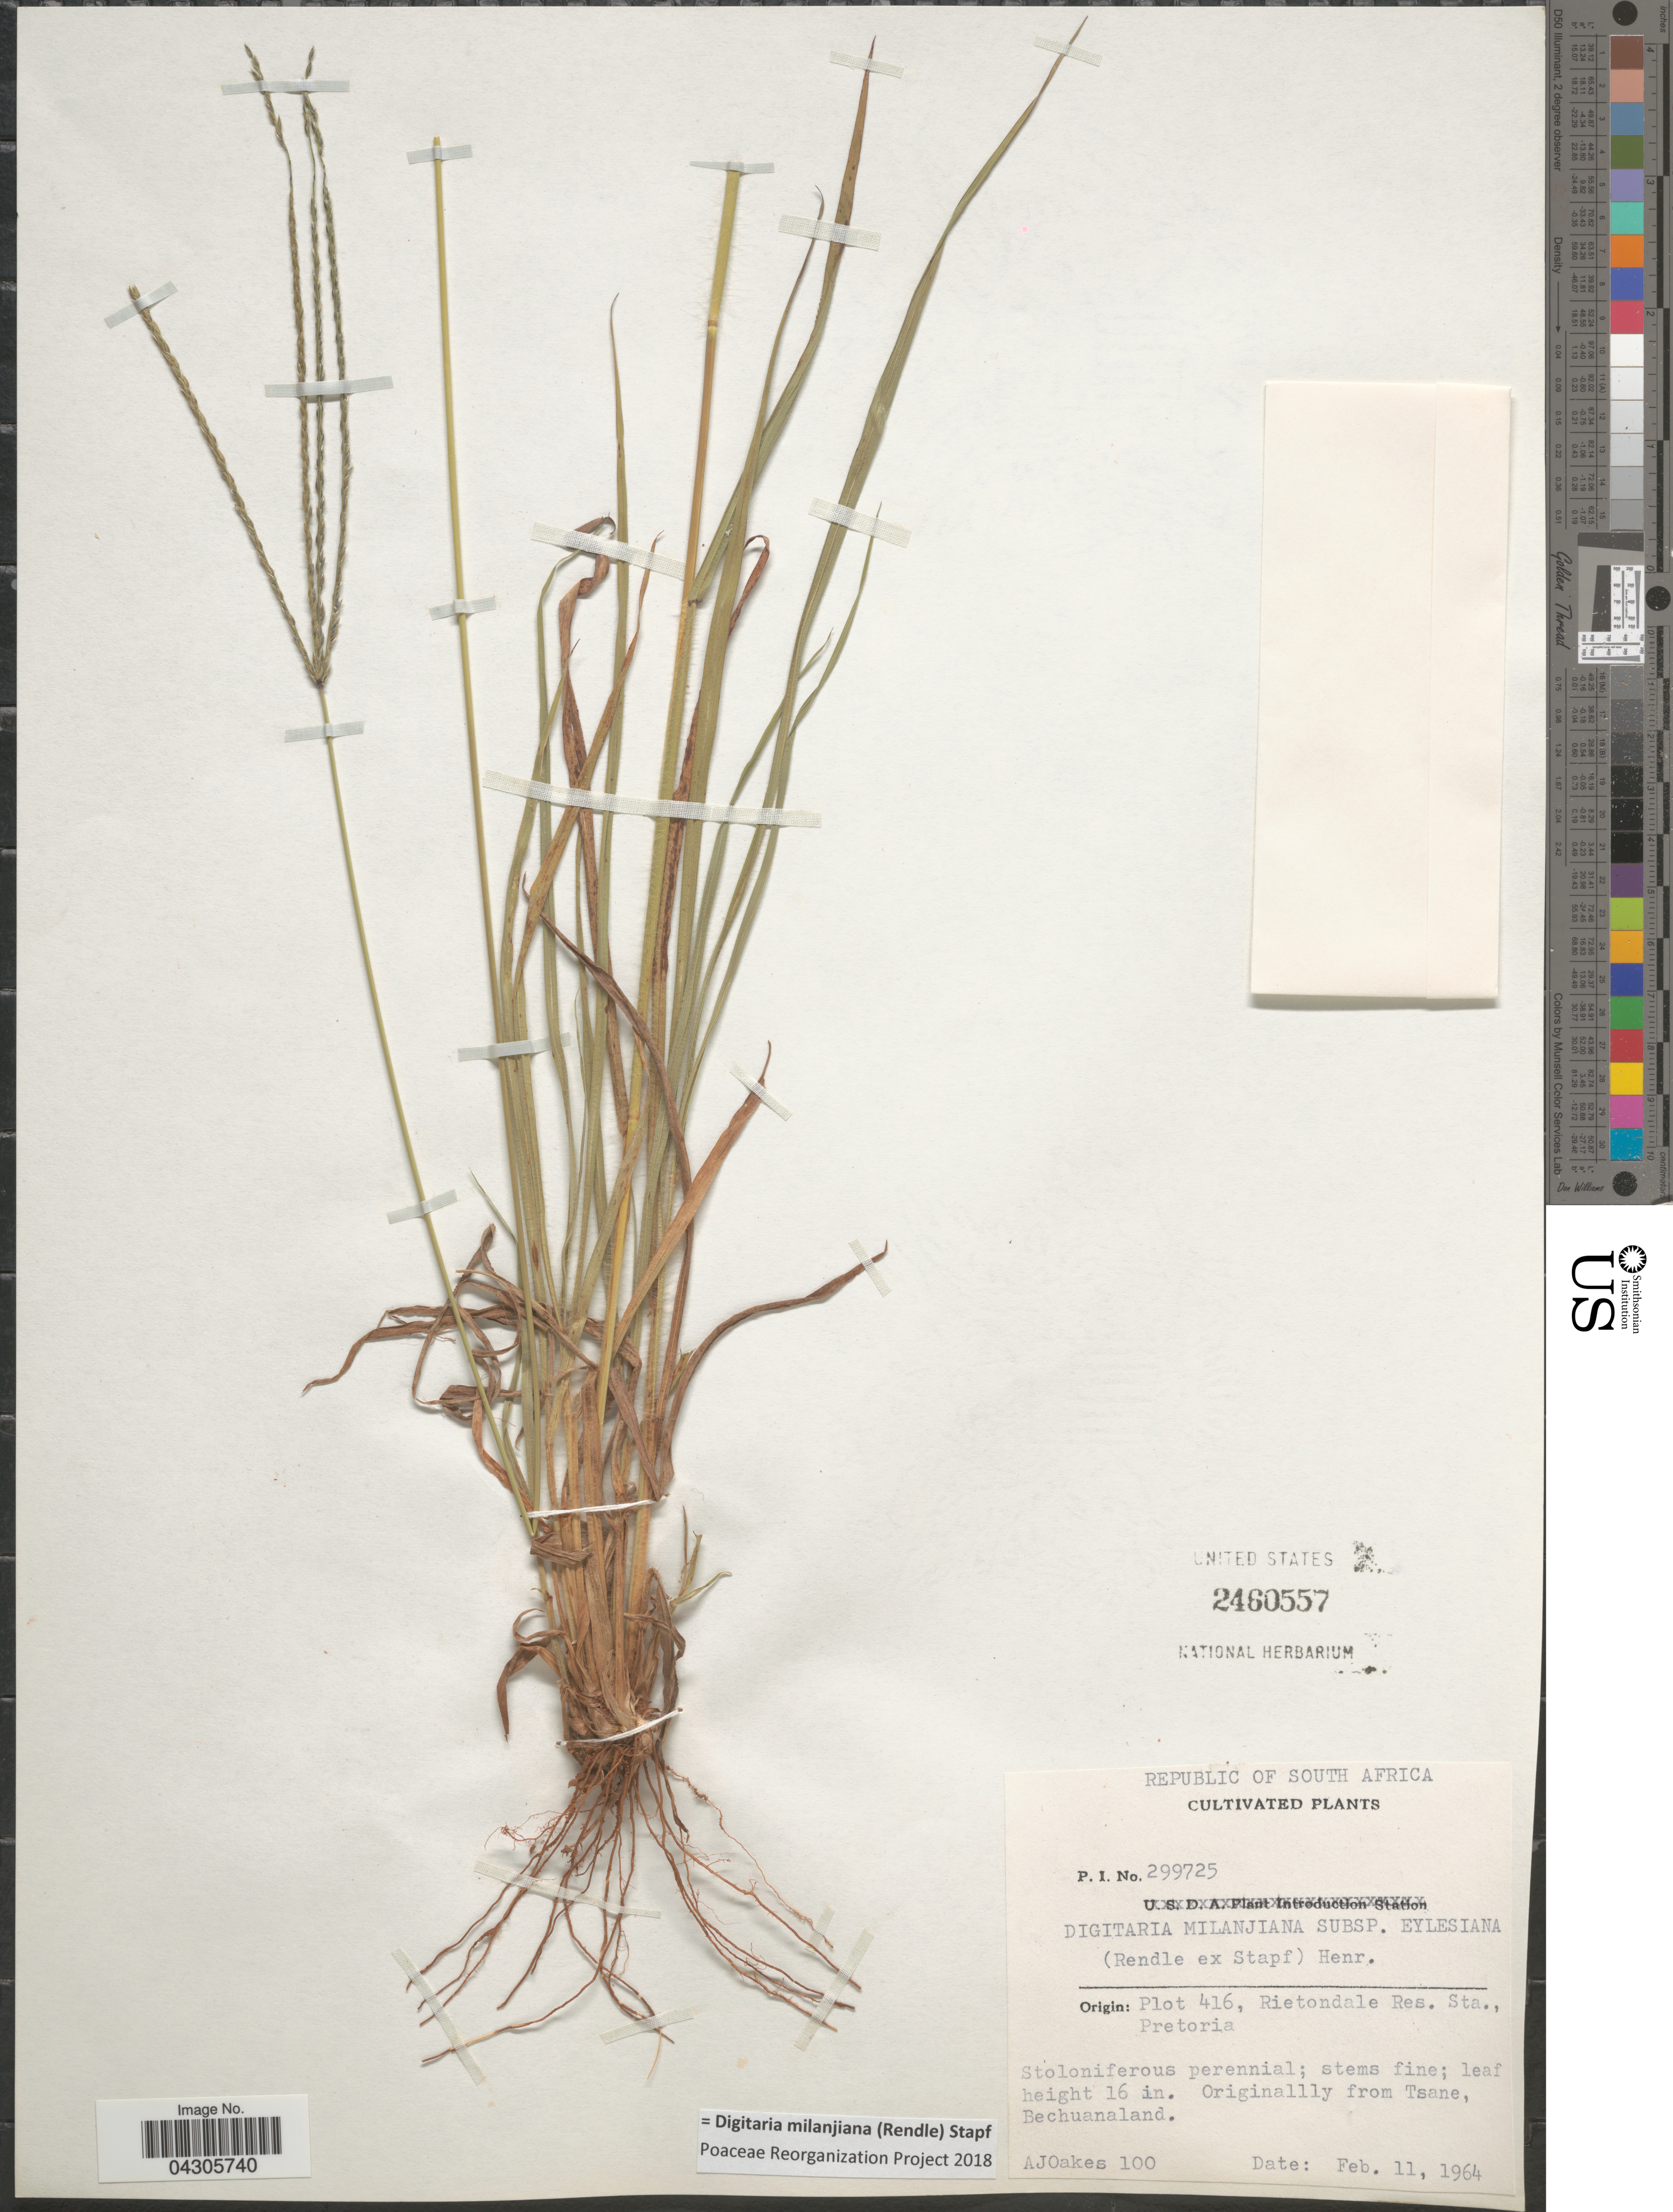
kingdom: Plantae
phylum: Tracheophyta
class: Liliopsida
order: Poales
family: Poaceae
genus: Digitaria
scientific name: Digitaria milanjiana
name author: (Rendle) Stapf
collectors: A. Oakes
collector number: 100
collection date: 1964-02-11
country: South Africa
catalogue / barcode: US 2460557